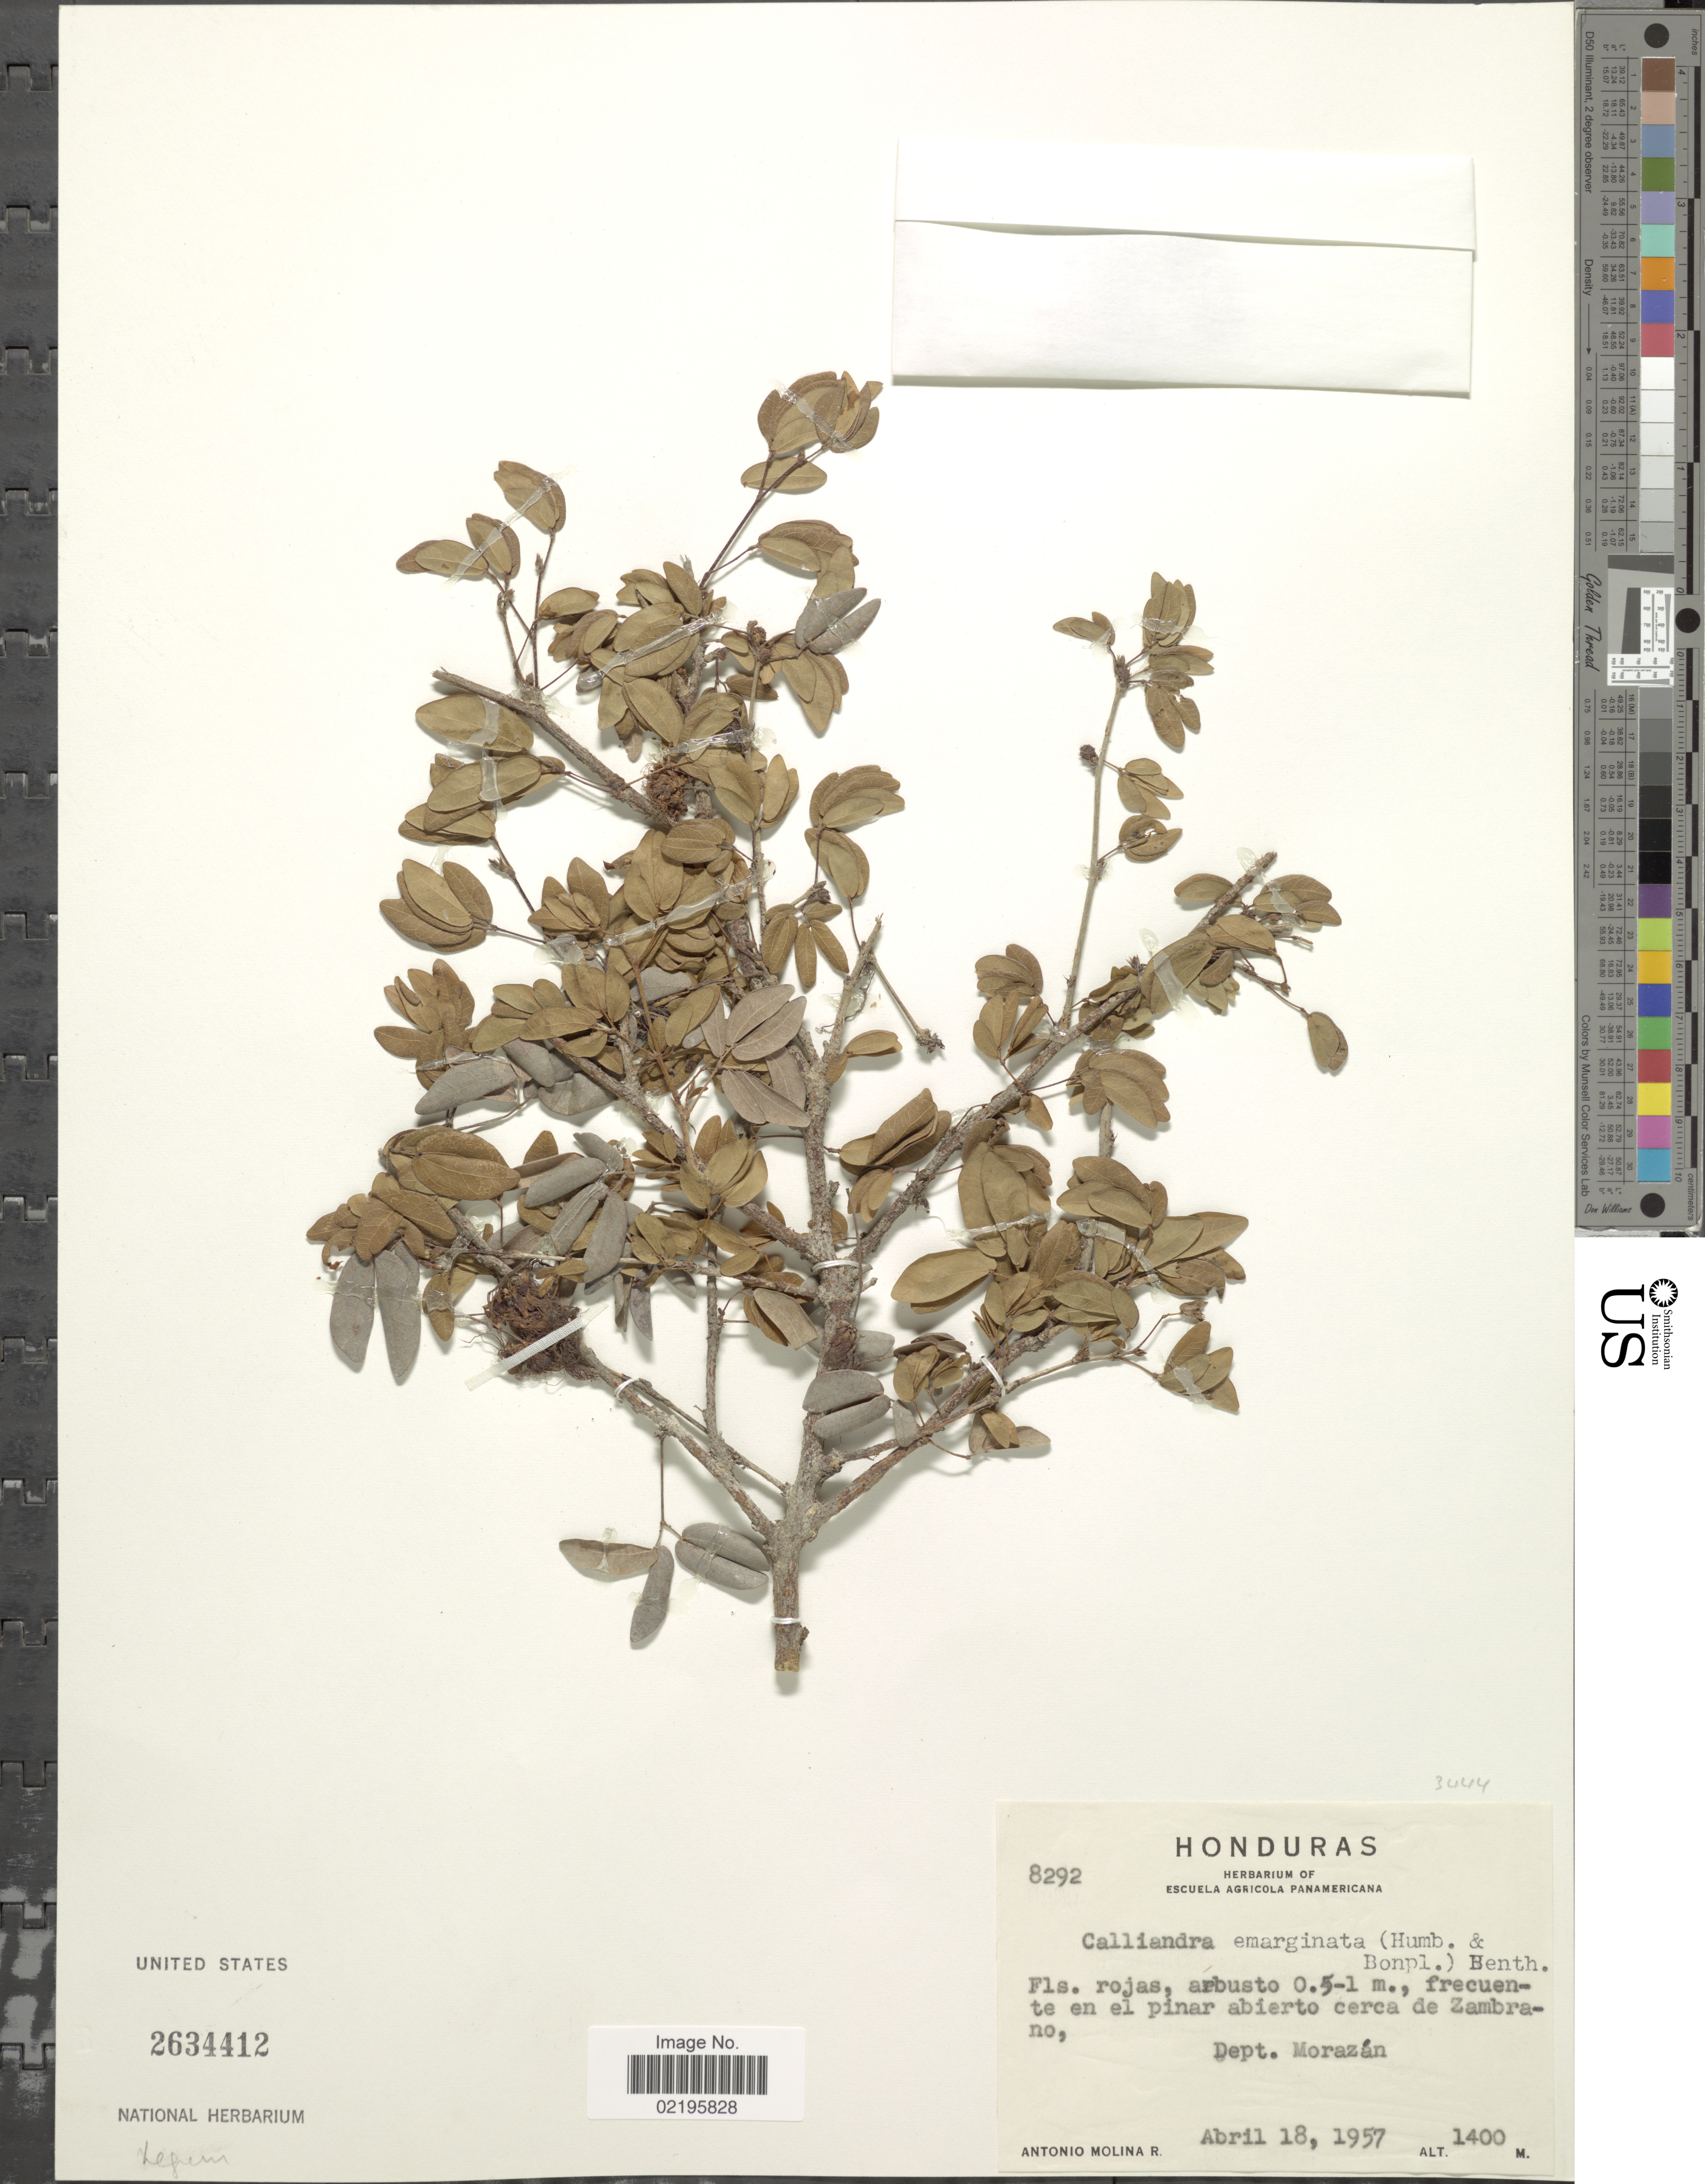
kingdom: Plantae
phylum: Tracheophyta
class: Magnoliopsida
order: Fabales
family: Fabaceae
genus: Calliandra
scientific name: Calliandra emarginata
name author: (Willd.) Benth.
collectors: A. Molina R.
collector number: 8292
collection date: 1957-04-18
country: Honduras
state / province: Fco. Morazán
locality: Frecuente en el pinar abierto cerca de Zambrano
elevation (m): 1400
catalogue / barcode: US 2634412